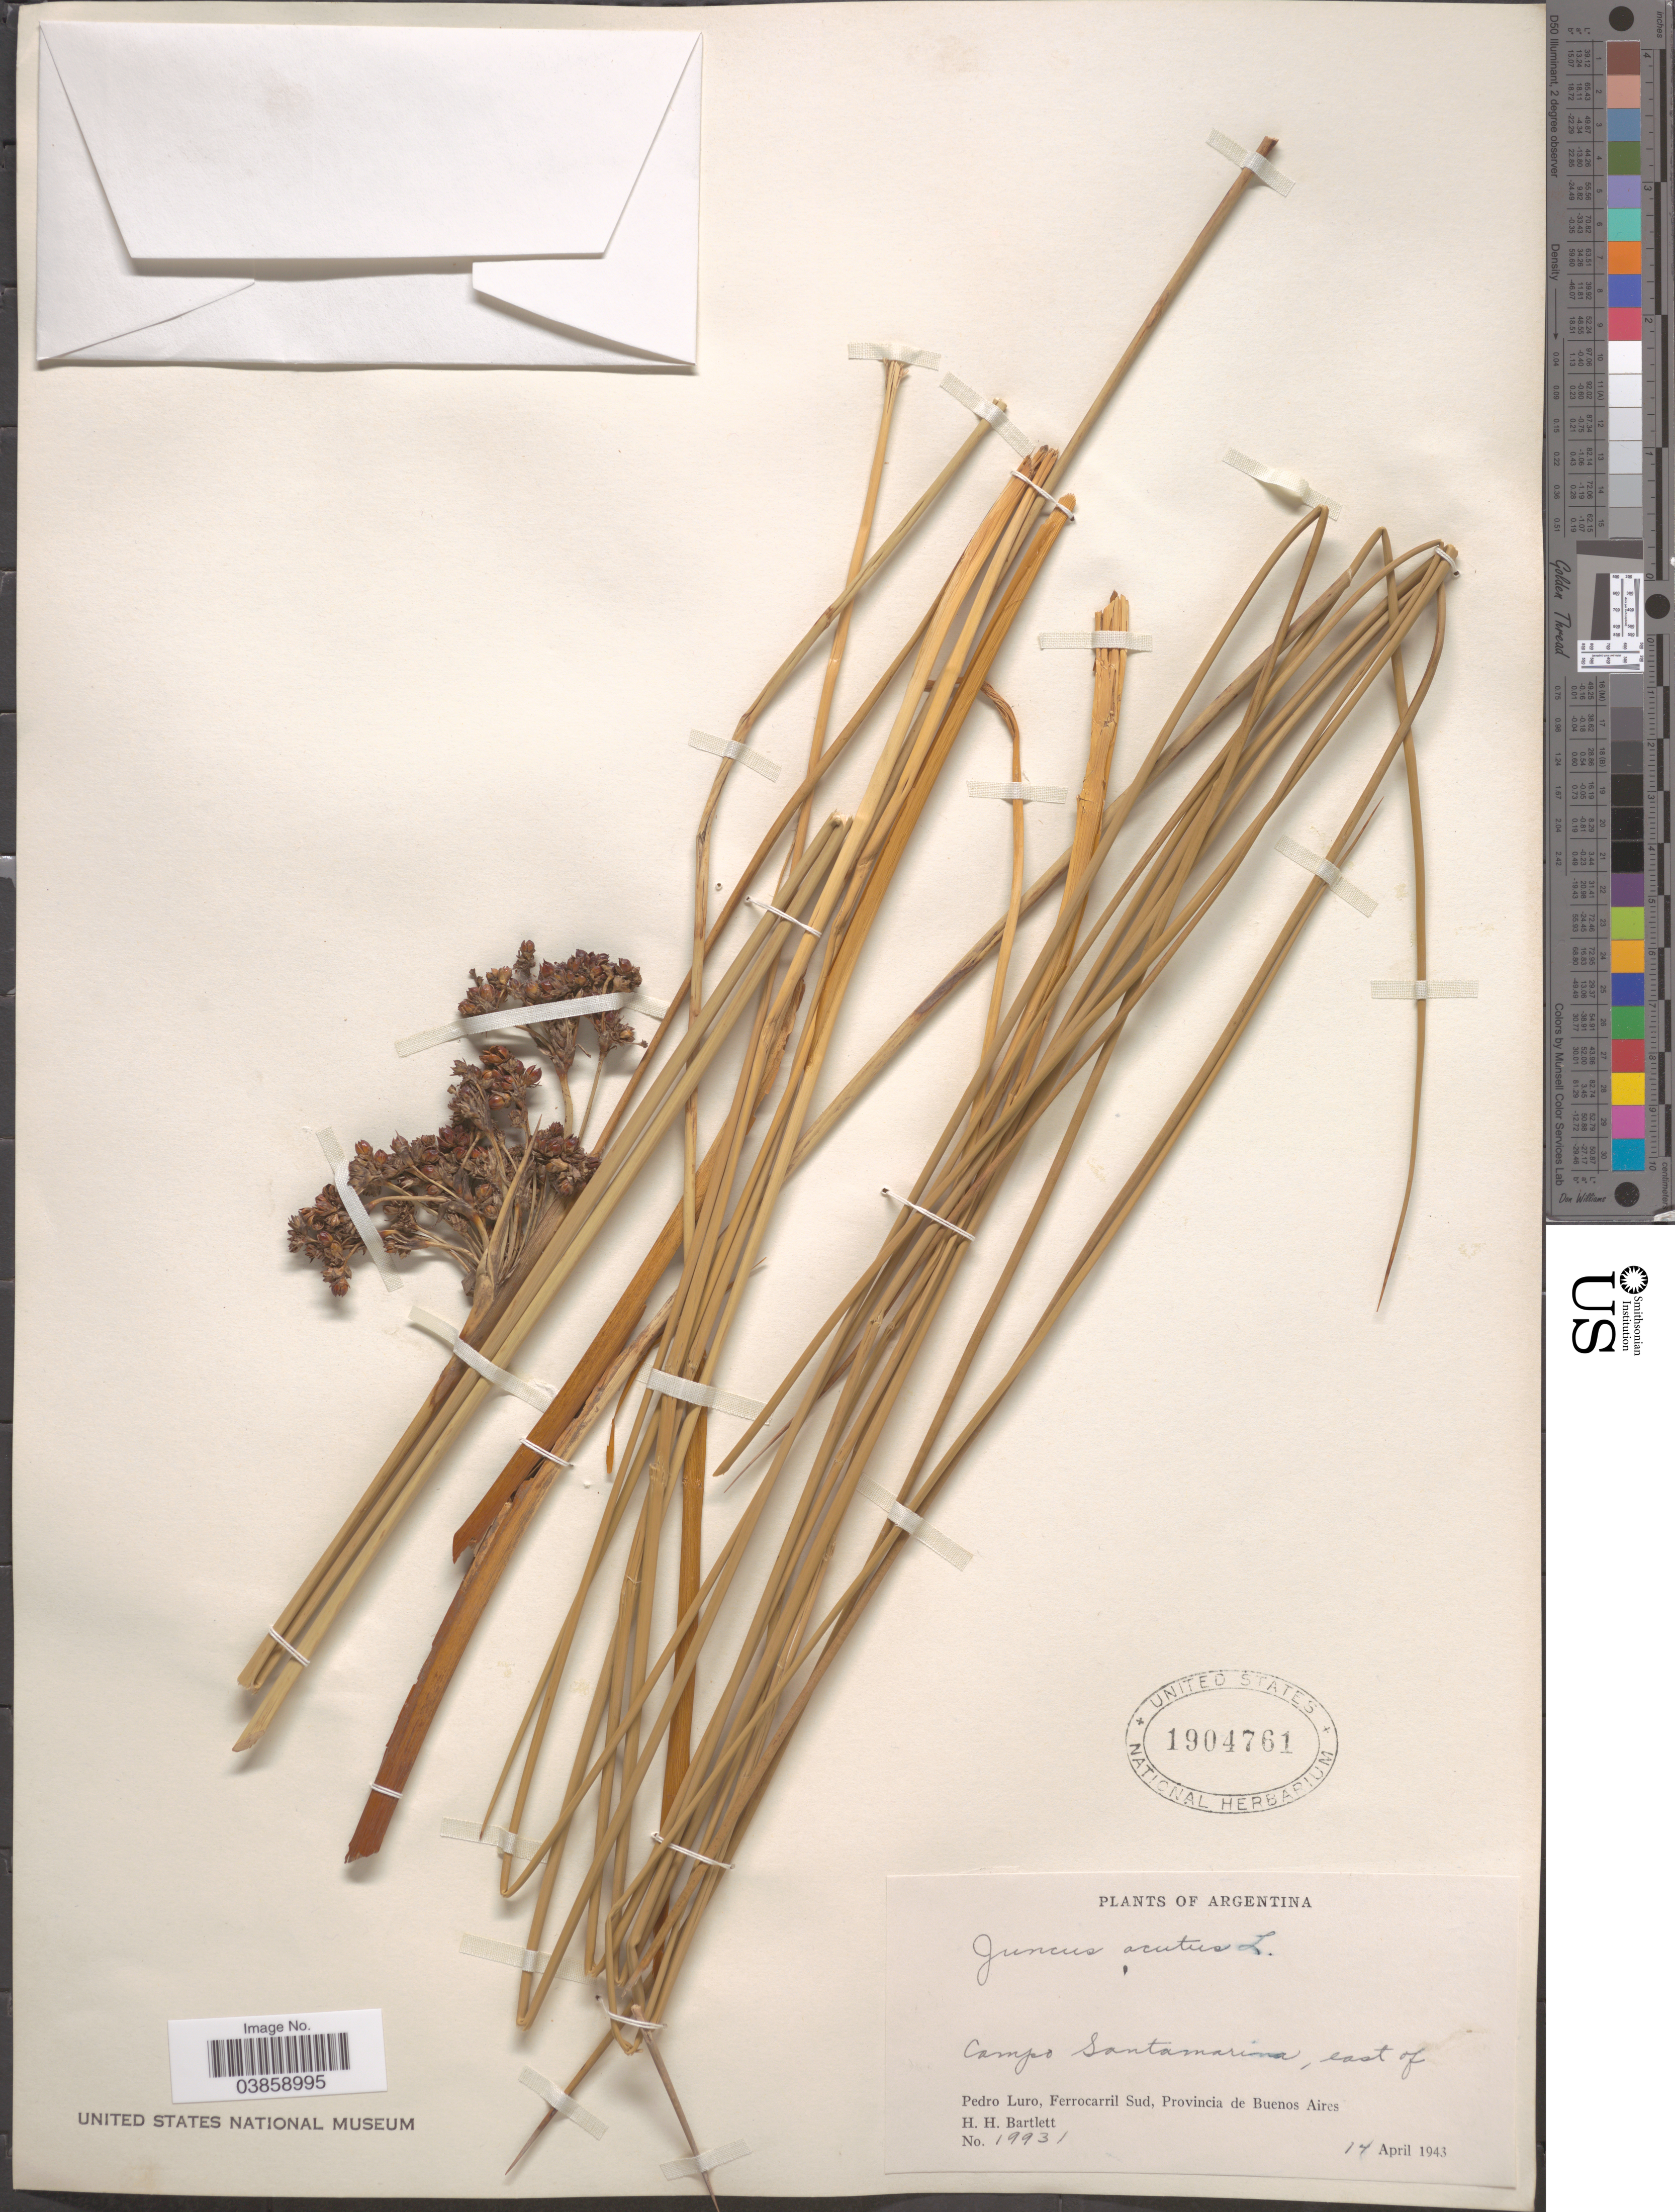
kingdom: Plantae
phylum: Tracheophyta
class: Liliopsida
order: Poales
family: Juncaceae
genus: Juncus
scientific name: Juncus acutus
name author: L.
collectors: H. H. Bartlett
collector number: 19931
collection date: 1943-04-14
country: Argentina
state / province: Buenos Aires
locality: Campo Santamarina, east of Pedro Luro, Ferrocarril Sud.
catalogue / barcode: US 1904761